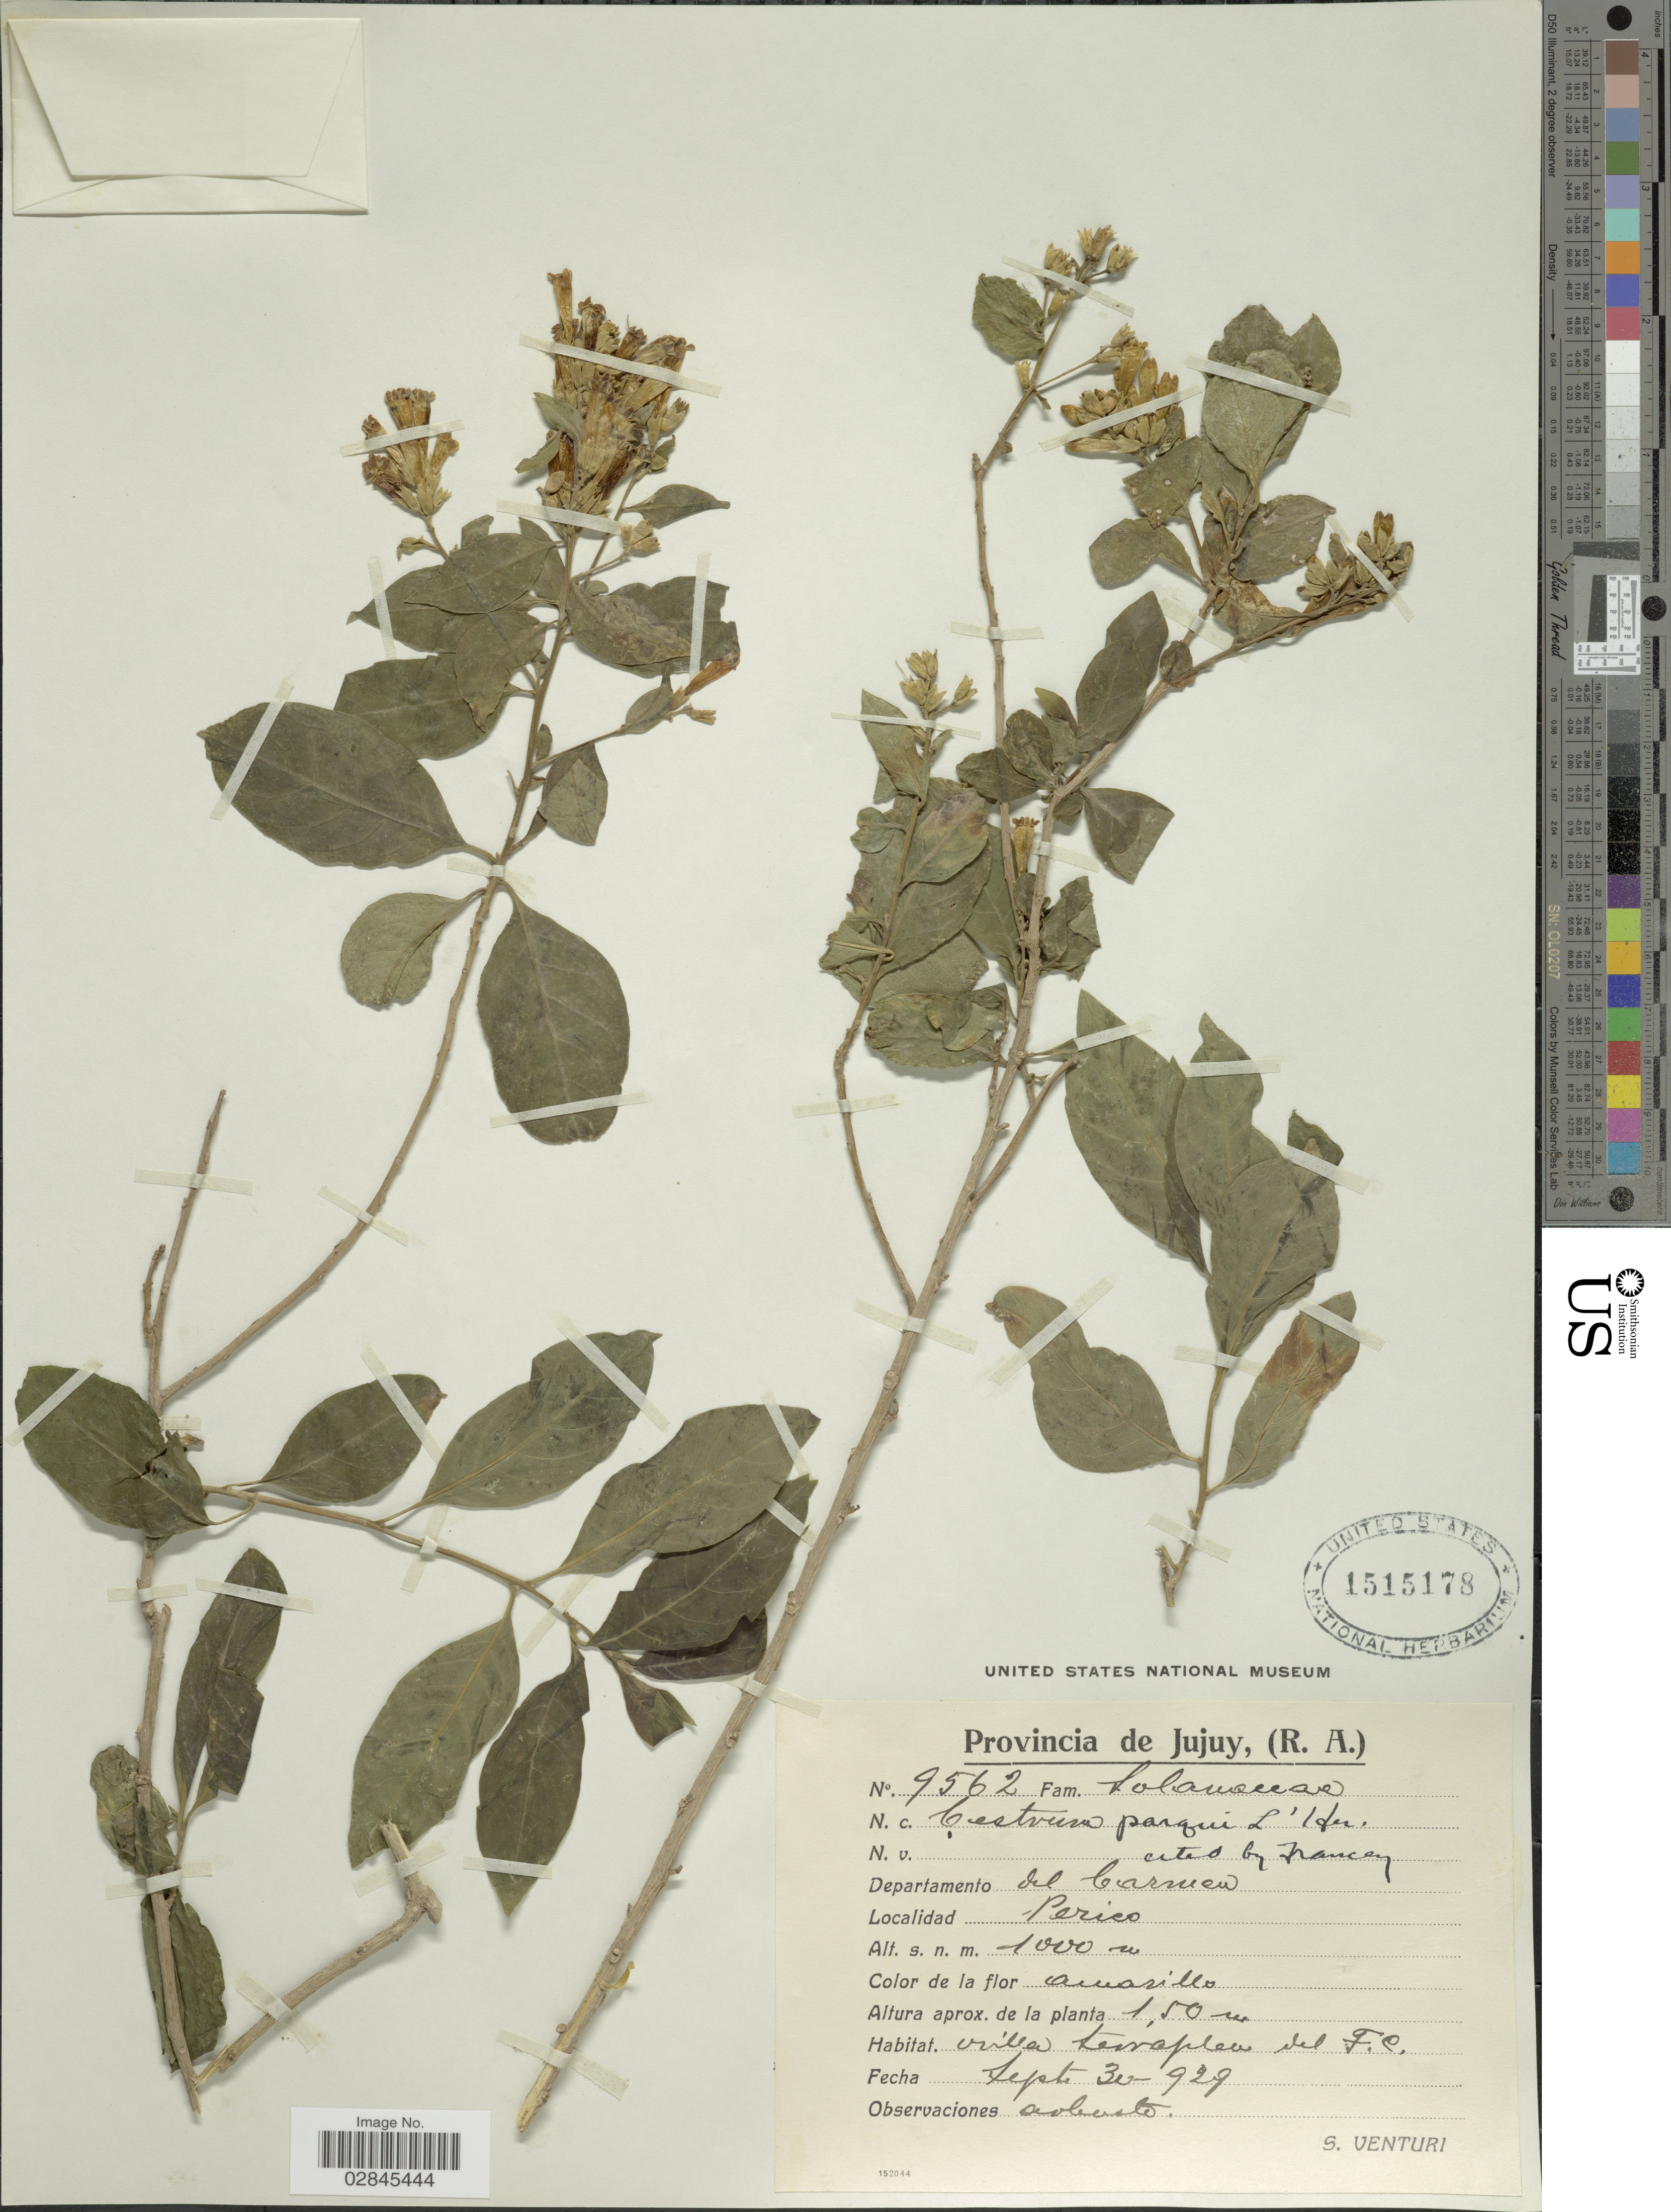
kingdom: Plantae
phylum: Tracheophyta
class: Magnoliopsida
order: Solanales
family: Solanaceae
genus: Cestrum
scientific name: Cestrum parqui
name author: L'Hér.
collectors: S. Venturi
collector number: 9562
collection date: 1929-09-30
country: Argentina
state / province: Jujuy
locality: Departamento del Carmen. Perico.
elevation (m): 1000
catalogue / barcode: US 1515178